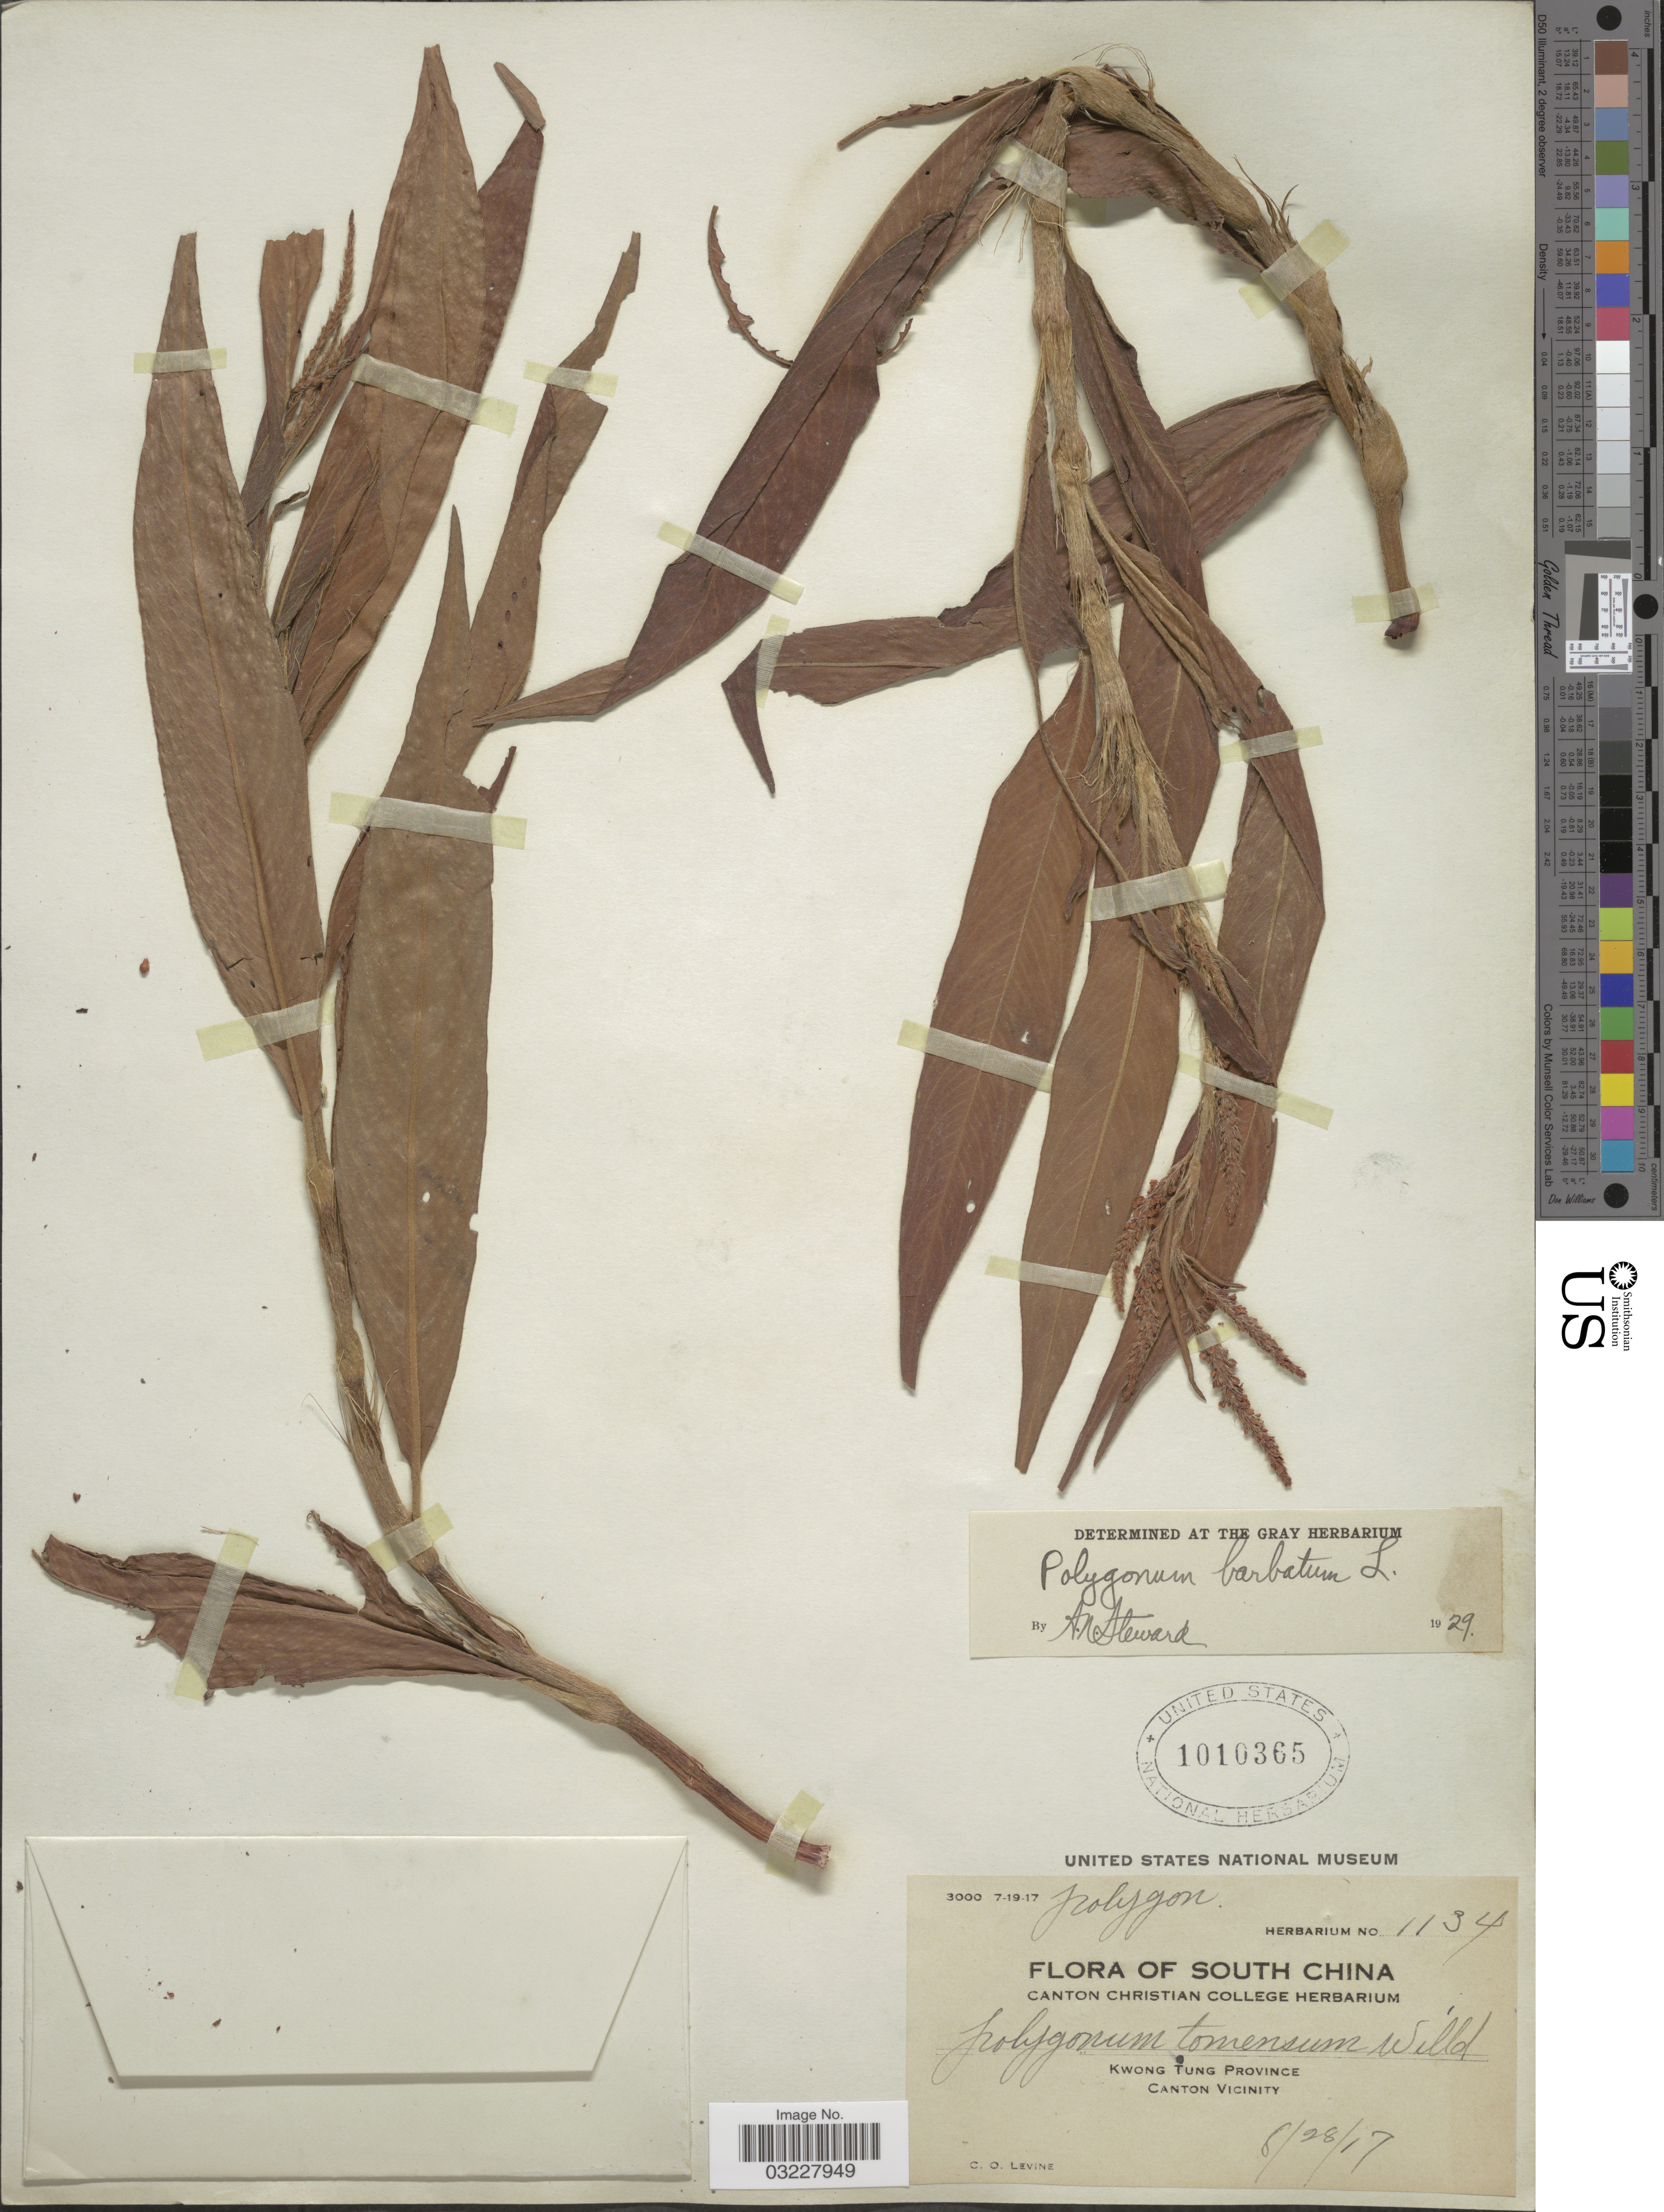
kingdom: Plantae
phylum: Tracheophyta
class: Magnoliopsida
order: Caryophyllales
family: Polygonaceae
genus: Polygonum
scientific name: Polygonum barbatum var. barbatum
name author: L.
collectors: C. O. Levine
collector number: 1134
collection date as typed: Transcribed d/m/y: 28/6/17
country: China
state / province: Guangdong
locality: South China. Kwong Tung Province. Canton Vicinity.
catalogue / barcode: US 1010365